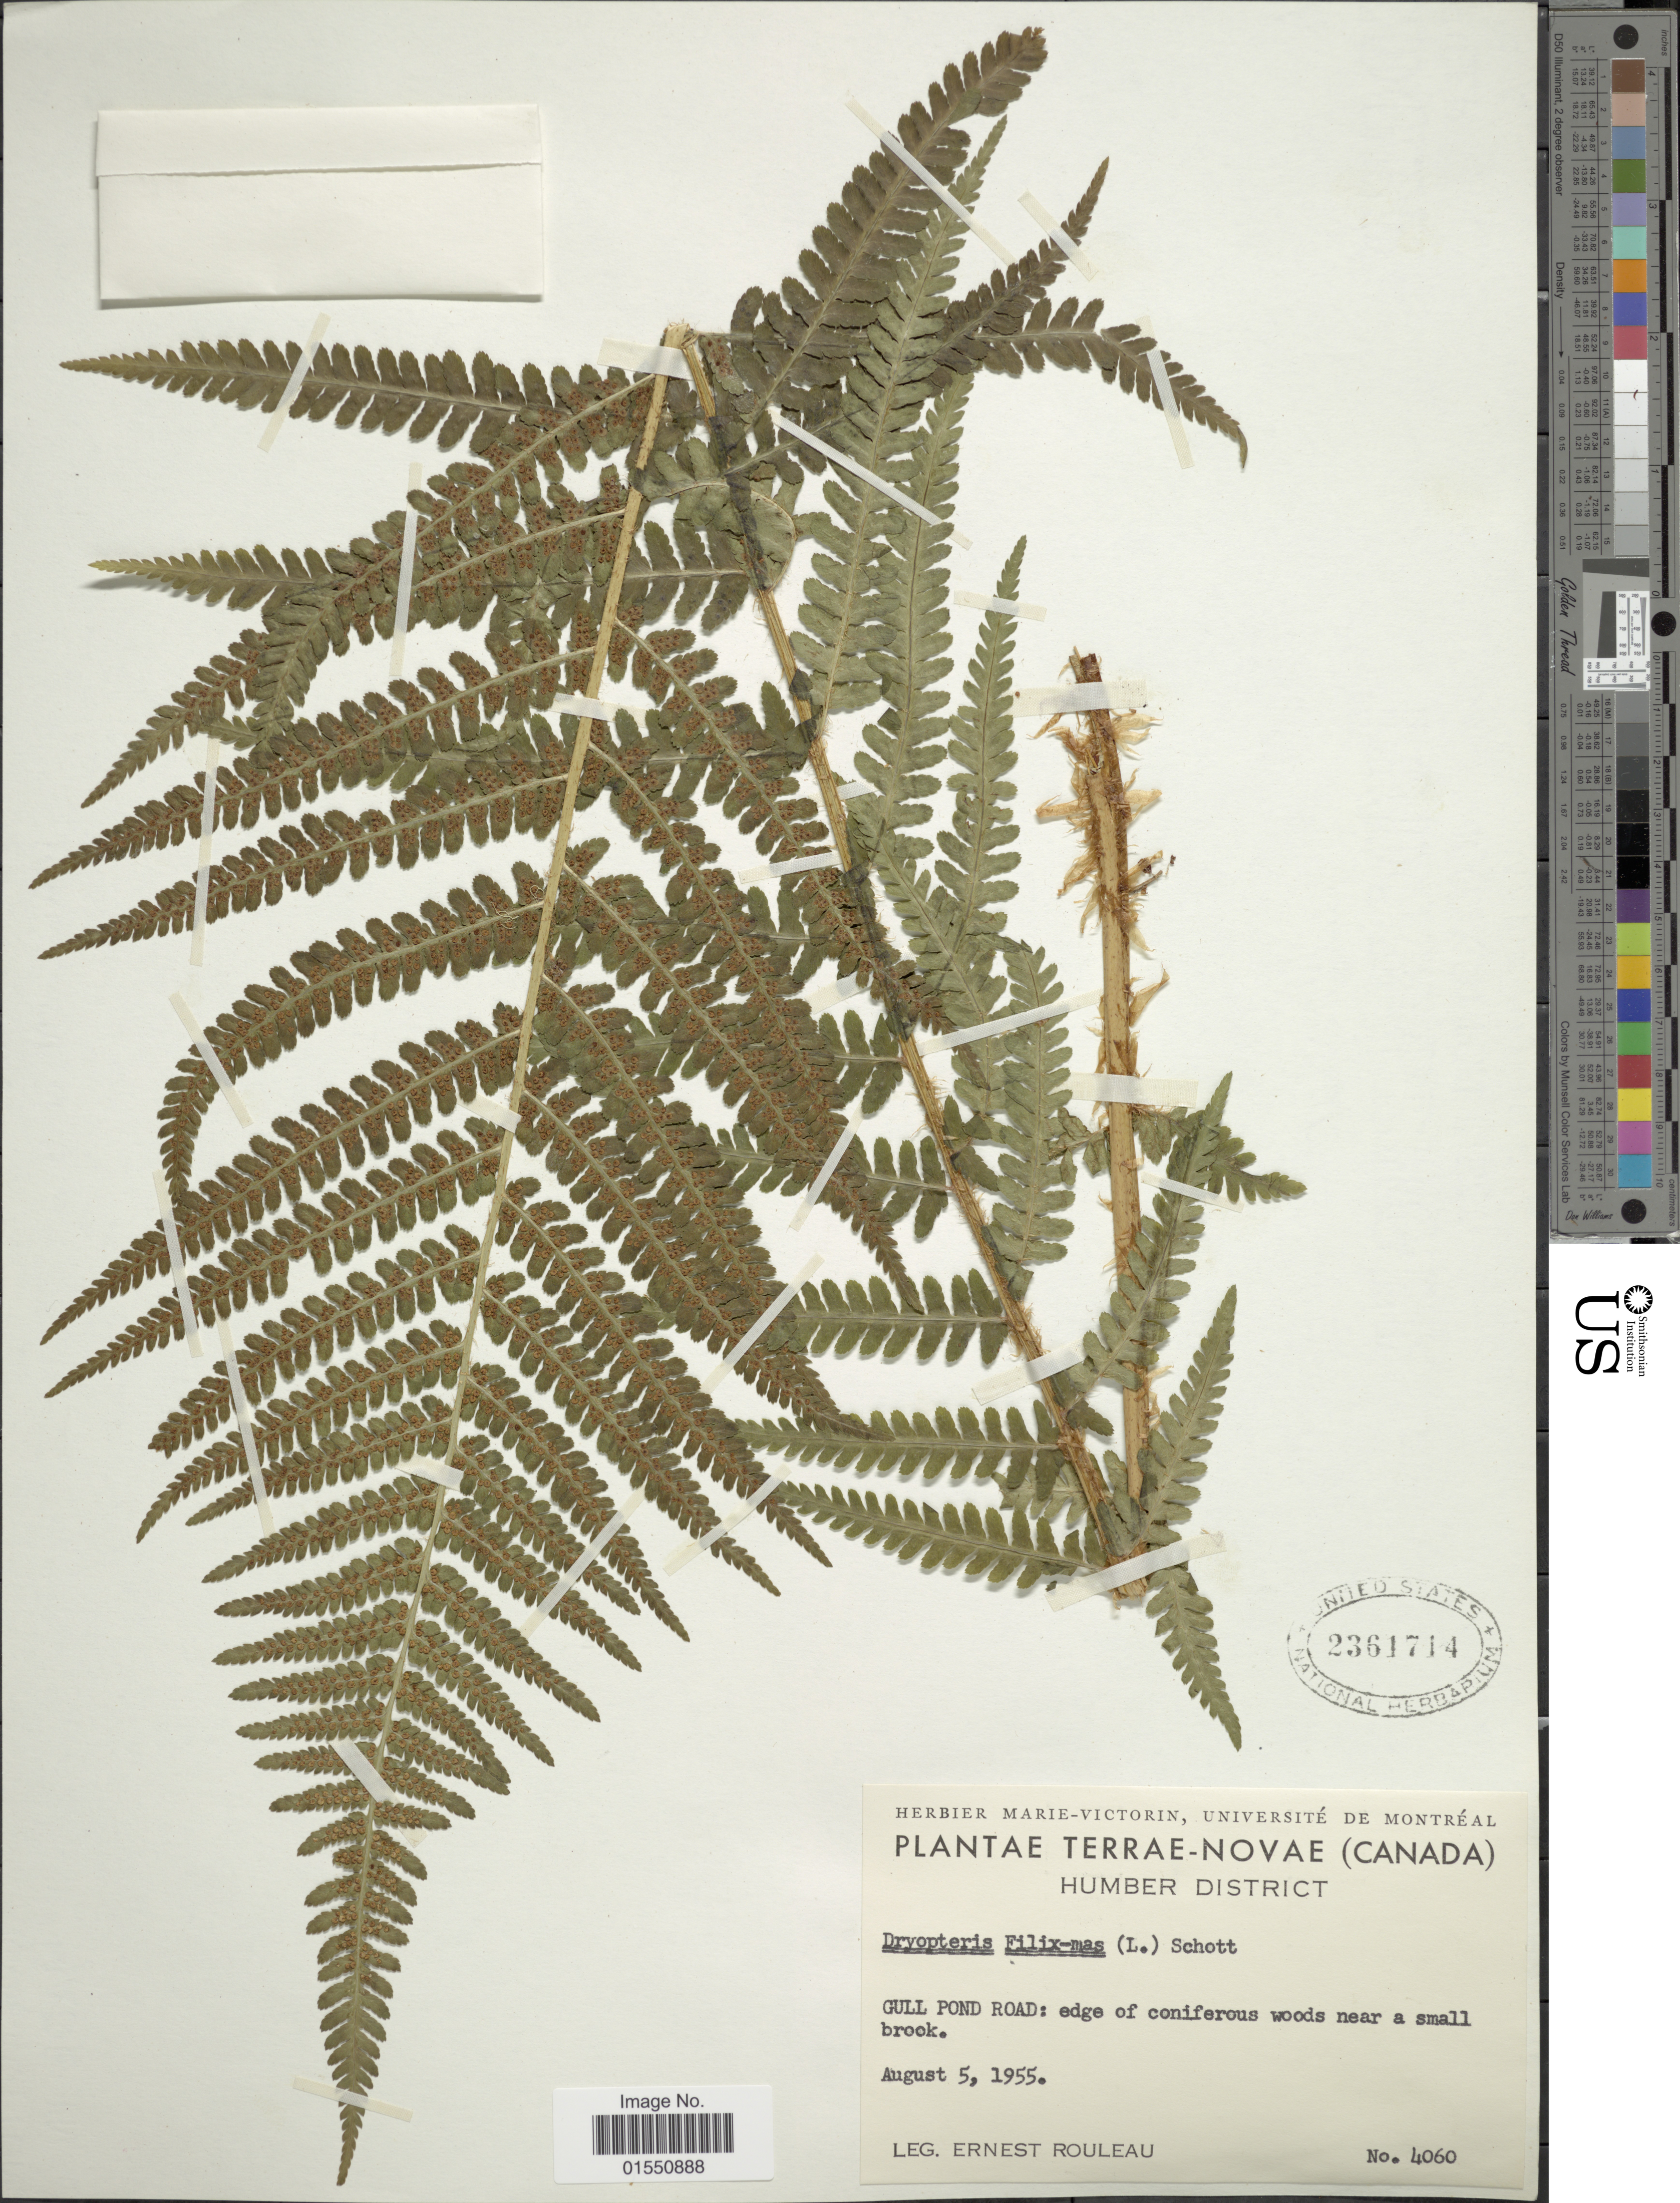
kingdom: Plantae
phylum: Tracheophyta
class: Polypodiopsida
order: Polypodiales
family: Dryopteridaceae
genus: Dryopteris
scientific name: Dryopteris filix-mas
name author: (L.) Schott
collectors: J. Rouleau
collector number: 4060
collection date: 1955-08-05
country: Canada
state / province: Newfoundland and Labrador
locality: Terrae-Novae (Canada). Humber District. Gull Pond Road: edge of coniferous woods near a small brook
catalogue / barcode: US 2361714